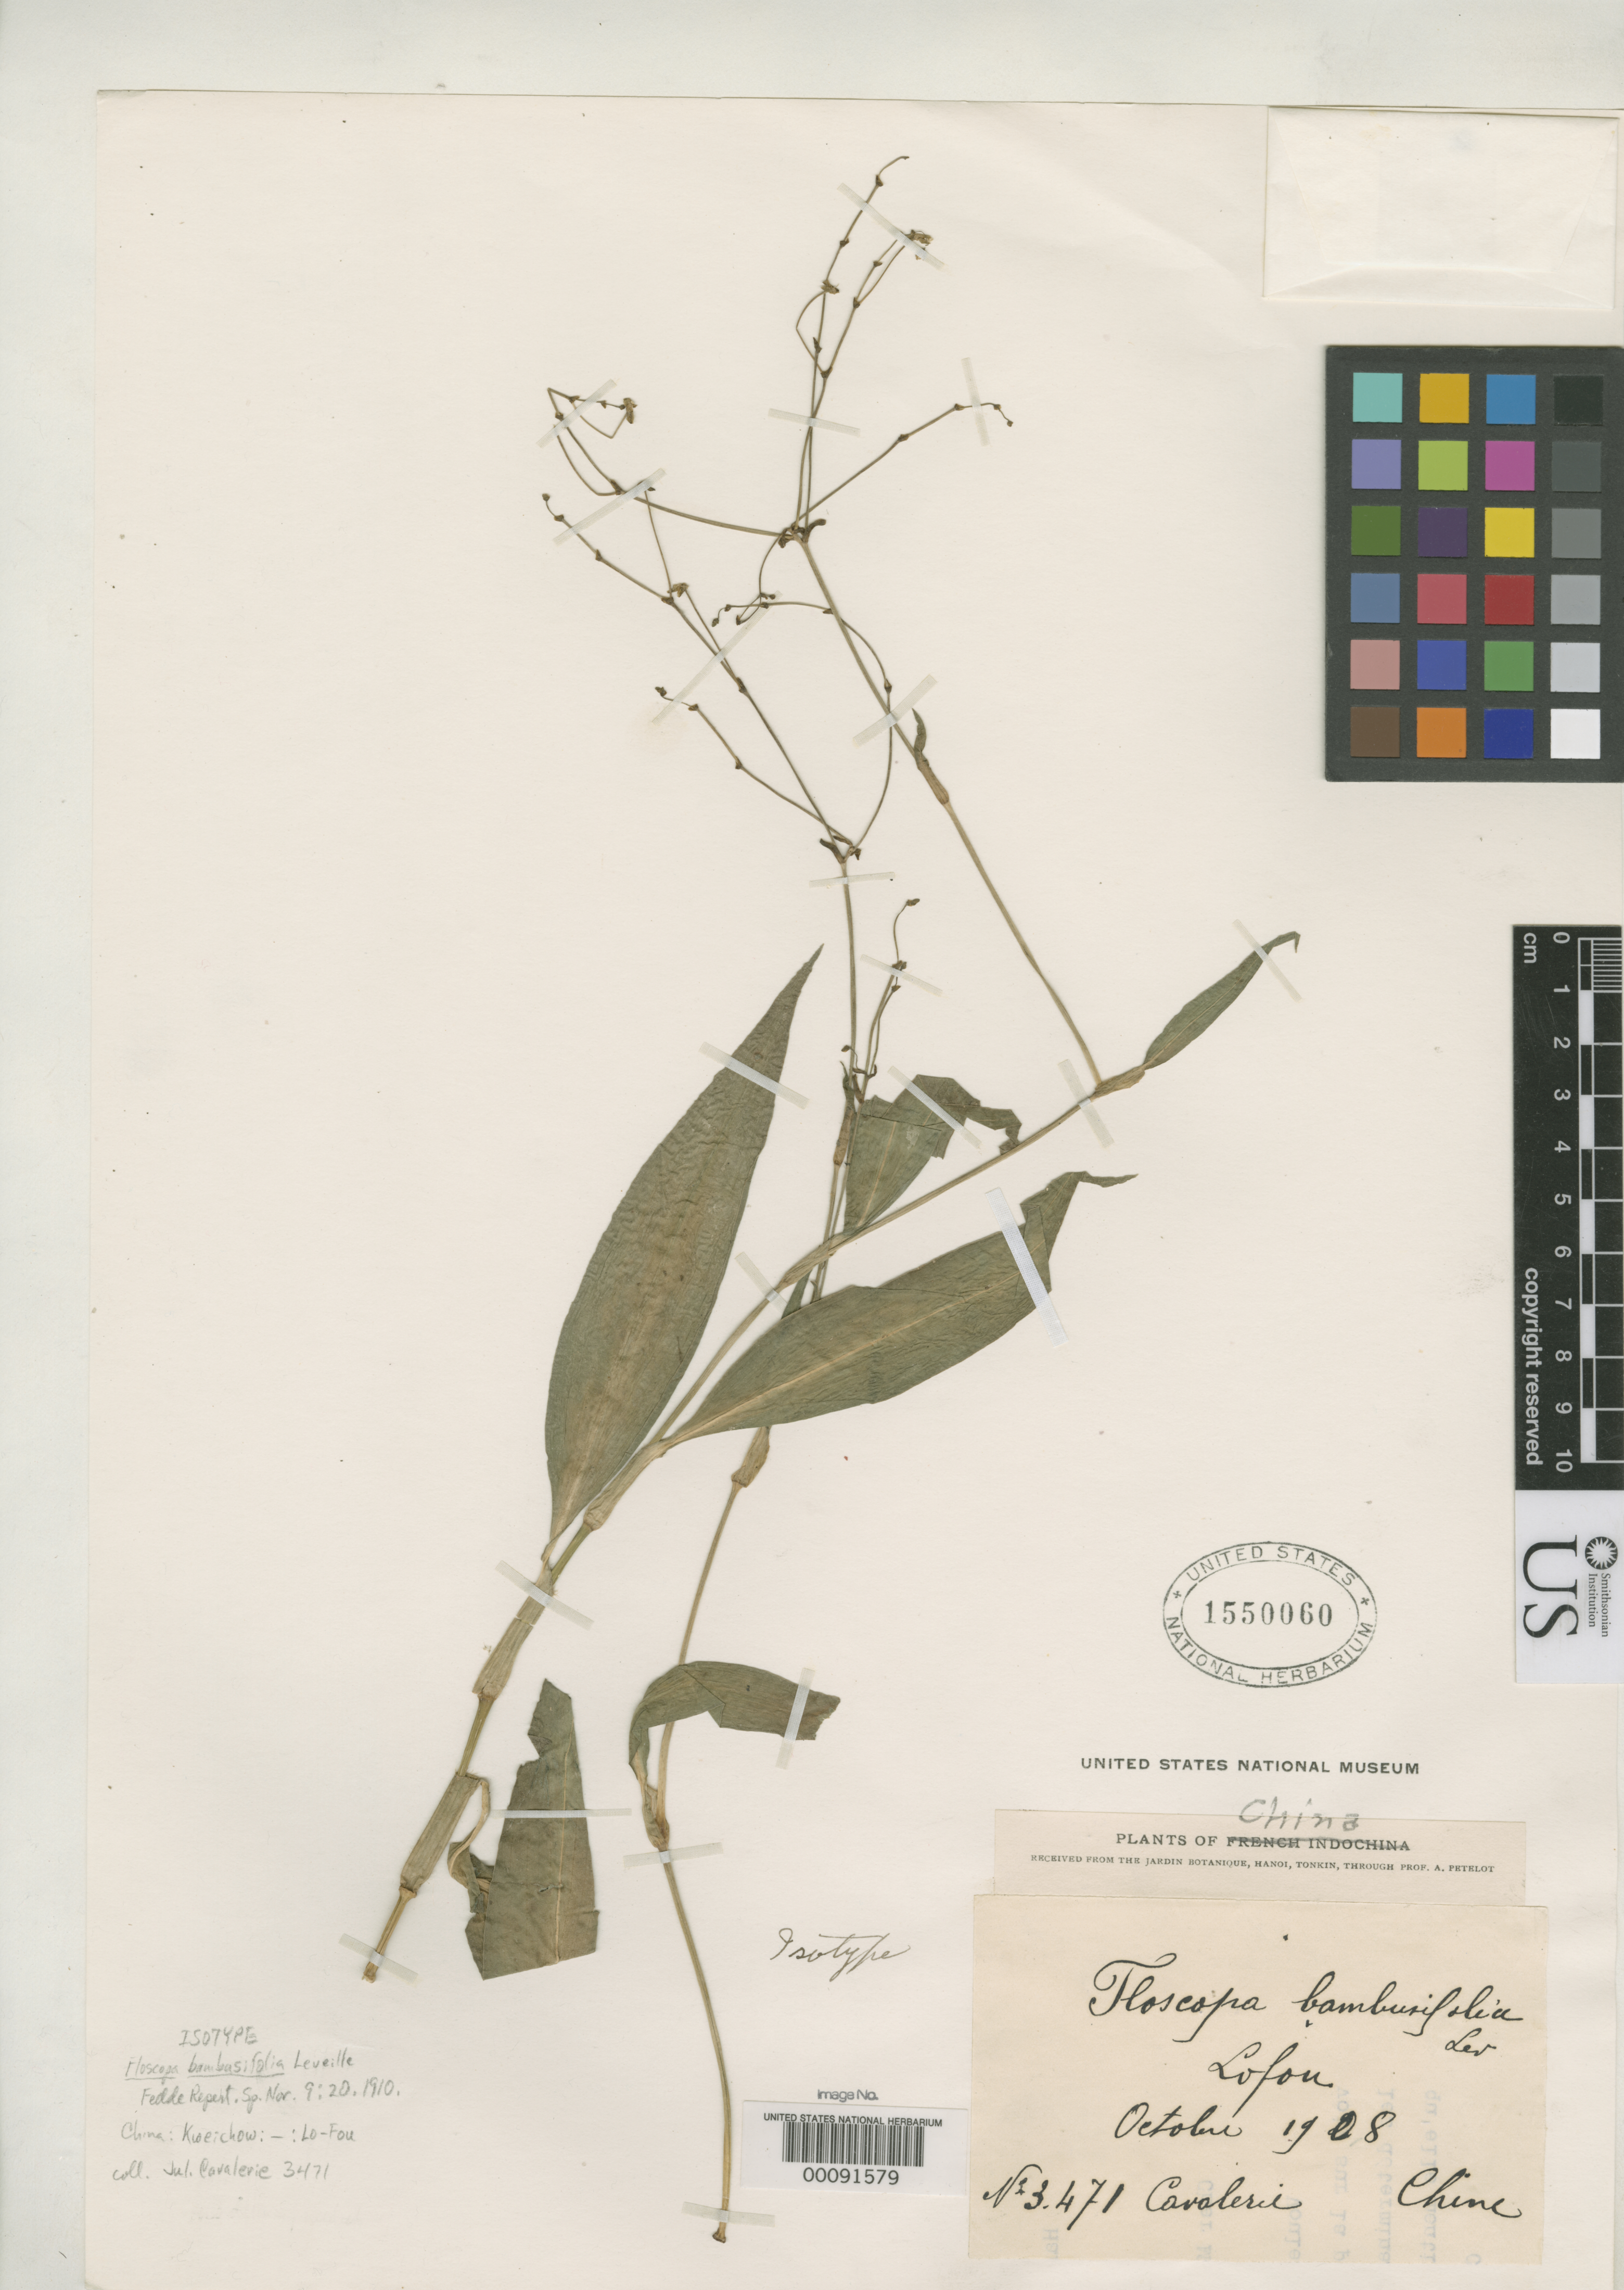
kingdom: Plantae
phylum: Tracheophyta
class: Liliopsida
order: Commelinales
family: Commelinaceae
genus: Floscopa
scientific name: Floscopa bambusifolia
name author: H. Lév.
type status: Isotype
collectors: J. Cavalerie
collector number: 3471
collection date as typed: Oct 1908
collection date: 1908-10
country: China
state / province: Guizhou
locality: Lo-fou.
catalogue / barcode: US 1550060